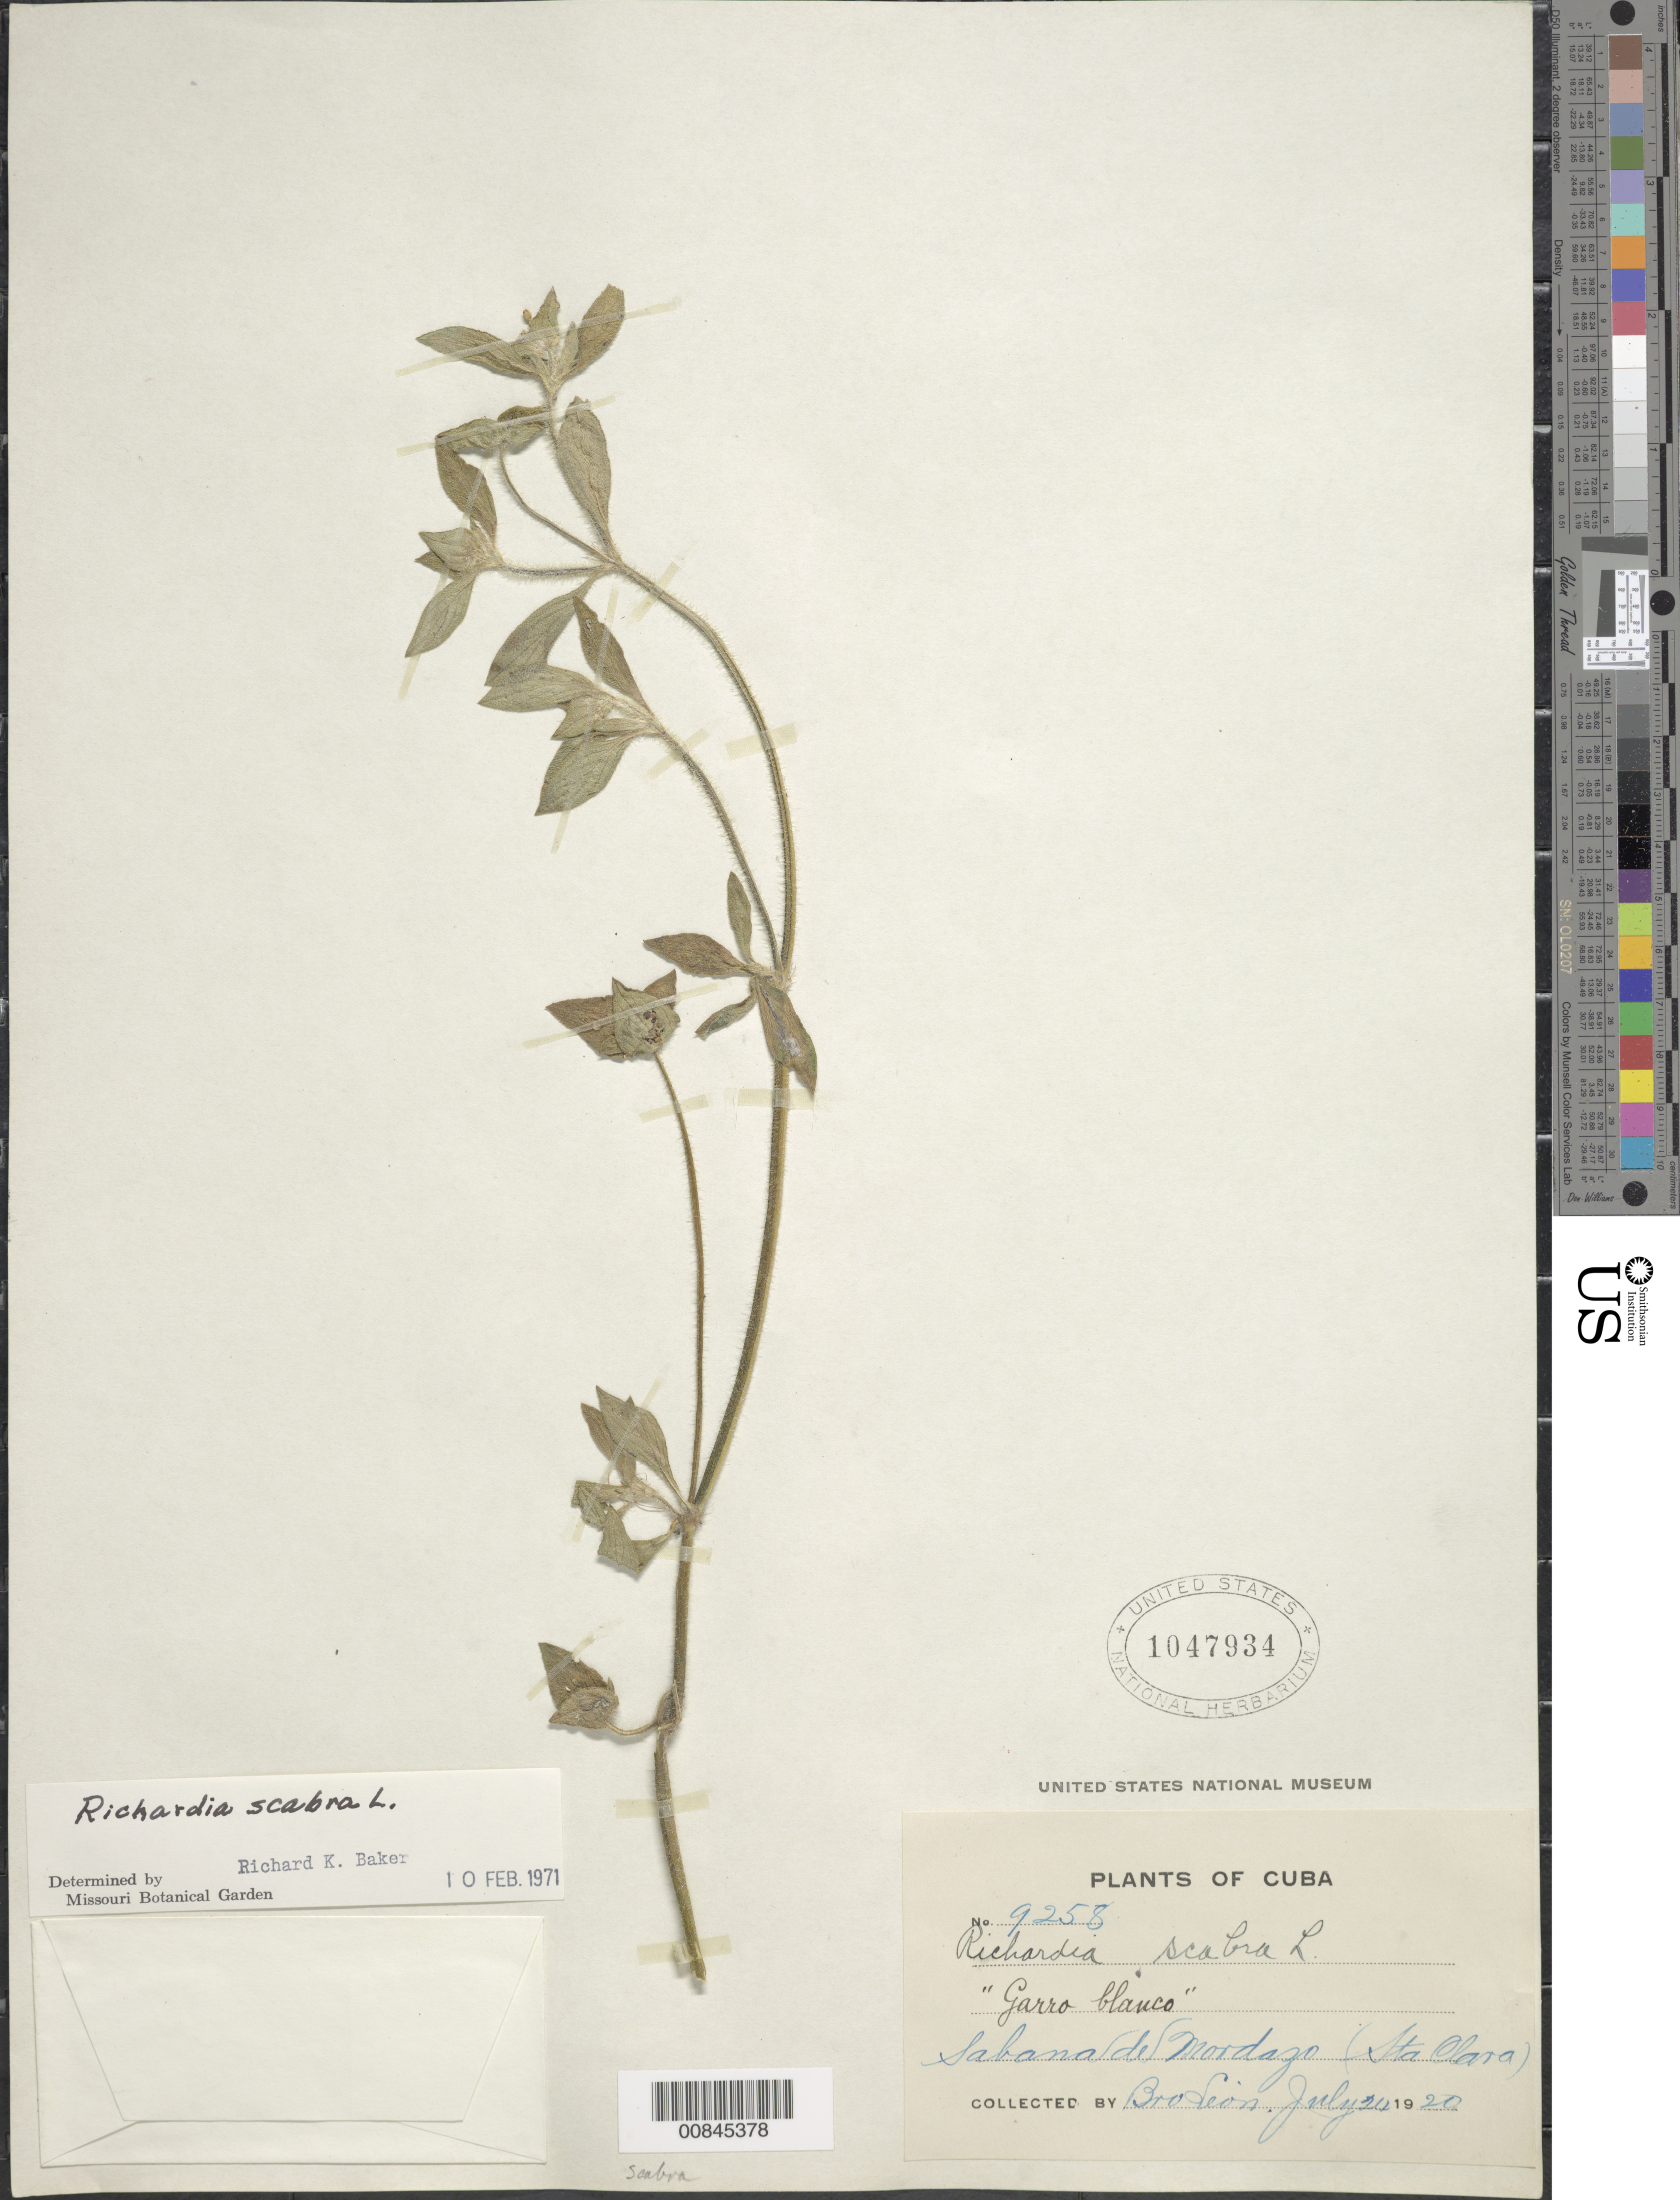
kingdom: Plantae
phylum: Tracheophyta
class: Magnoliopsida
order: Gentianales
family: Rubiaceae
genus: Richardia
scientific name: Richardia scabra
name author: L.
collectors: Bro. León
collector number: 9258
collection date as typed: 20 Jul 1920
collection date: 1920-07-20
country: Cuba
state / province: Las Villas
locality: Sabana de Mordazo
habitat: Sabana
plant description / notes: Common name: Garro blanco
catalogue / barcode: US 1047934